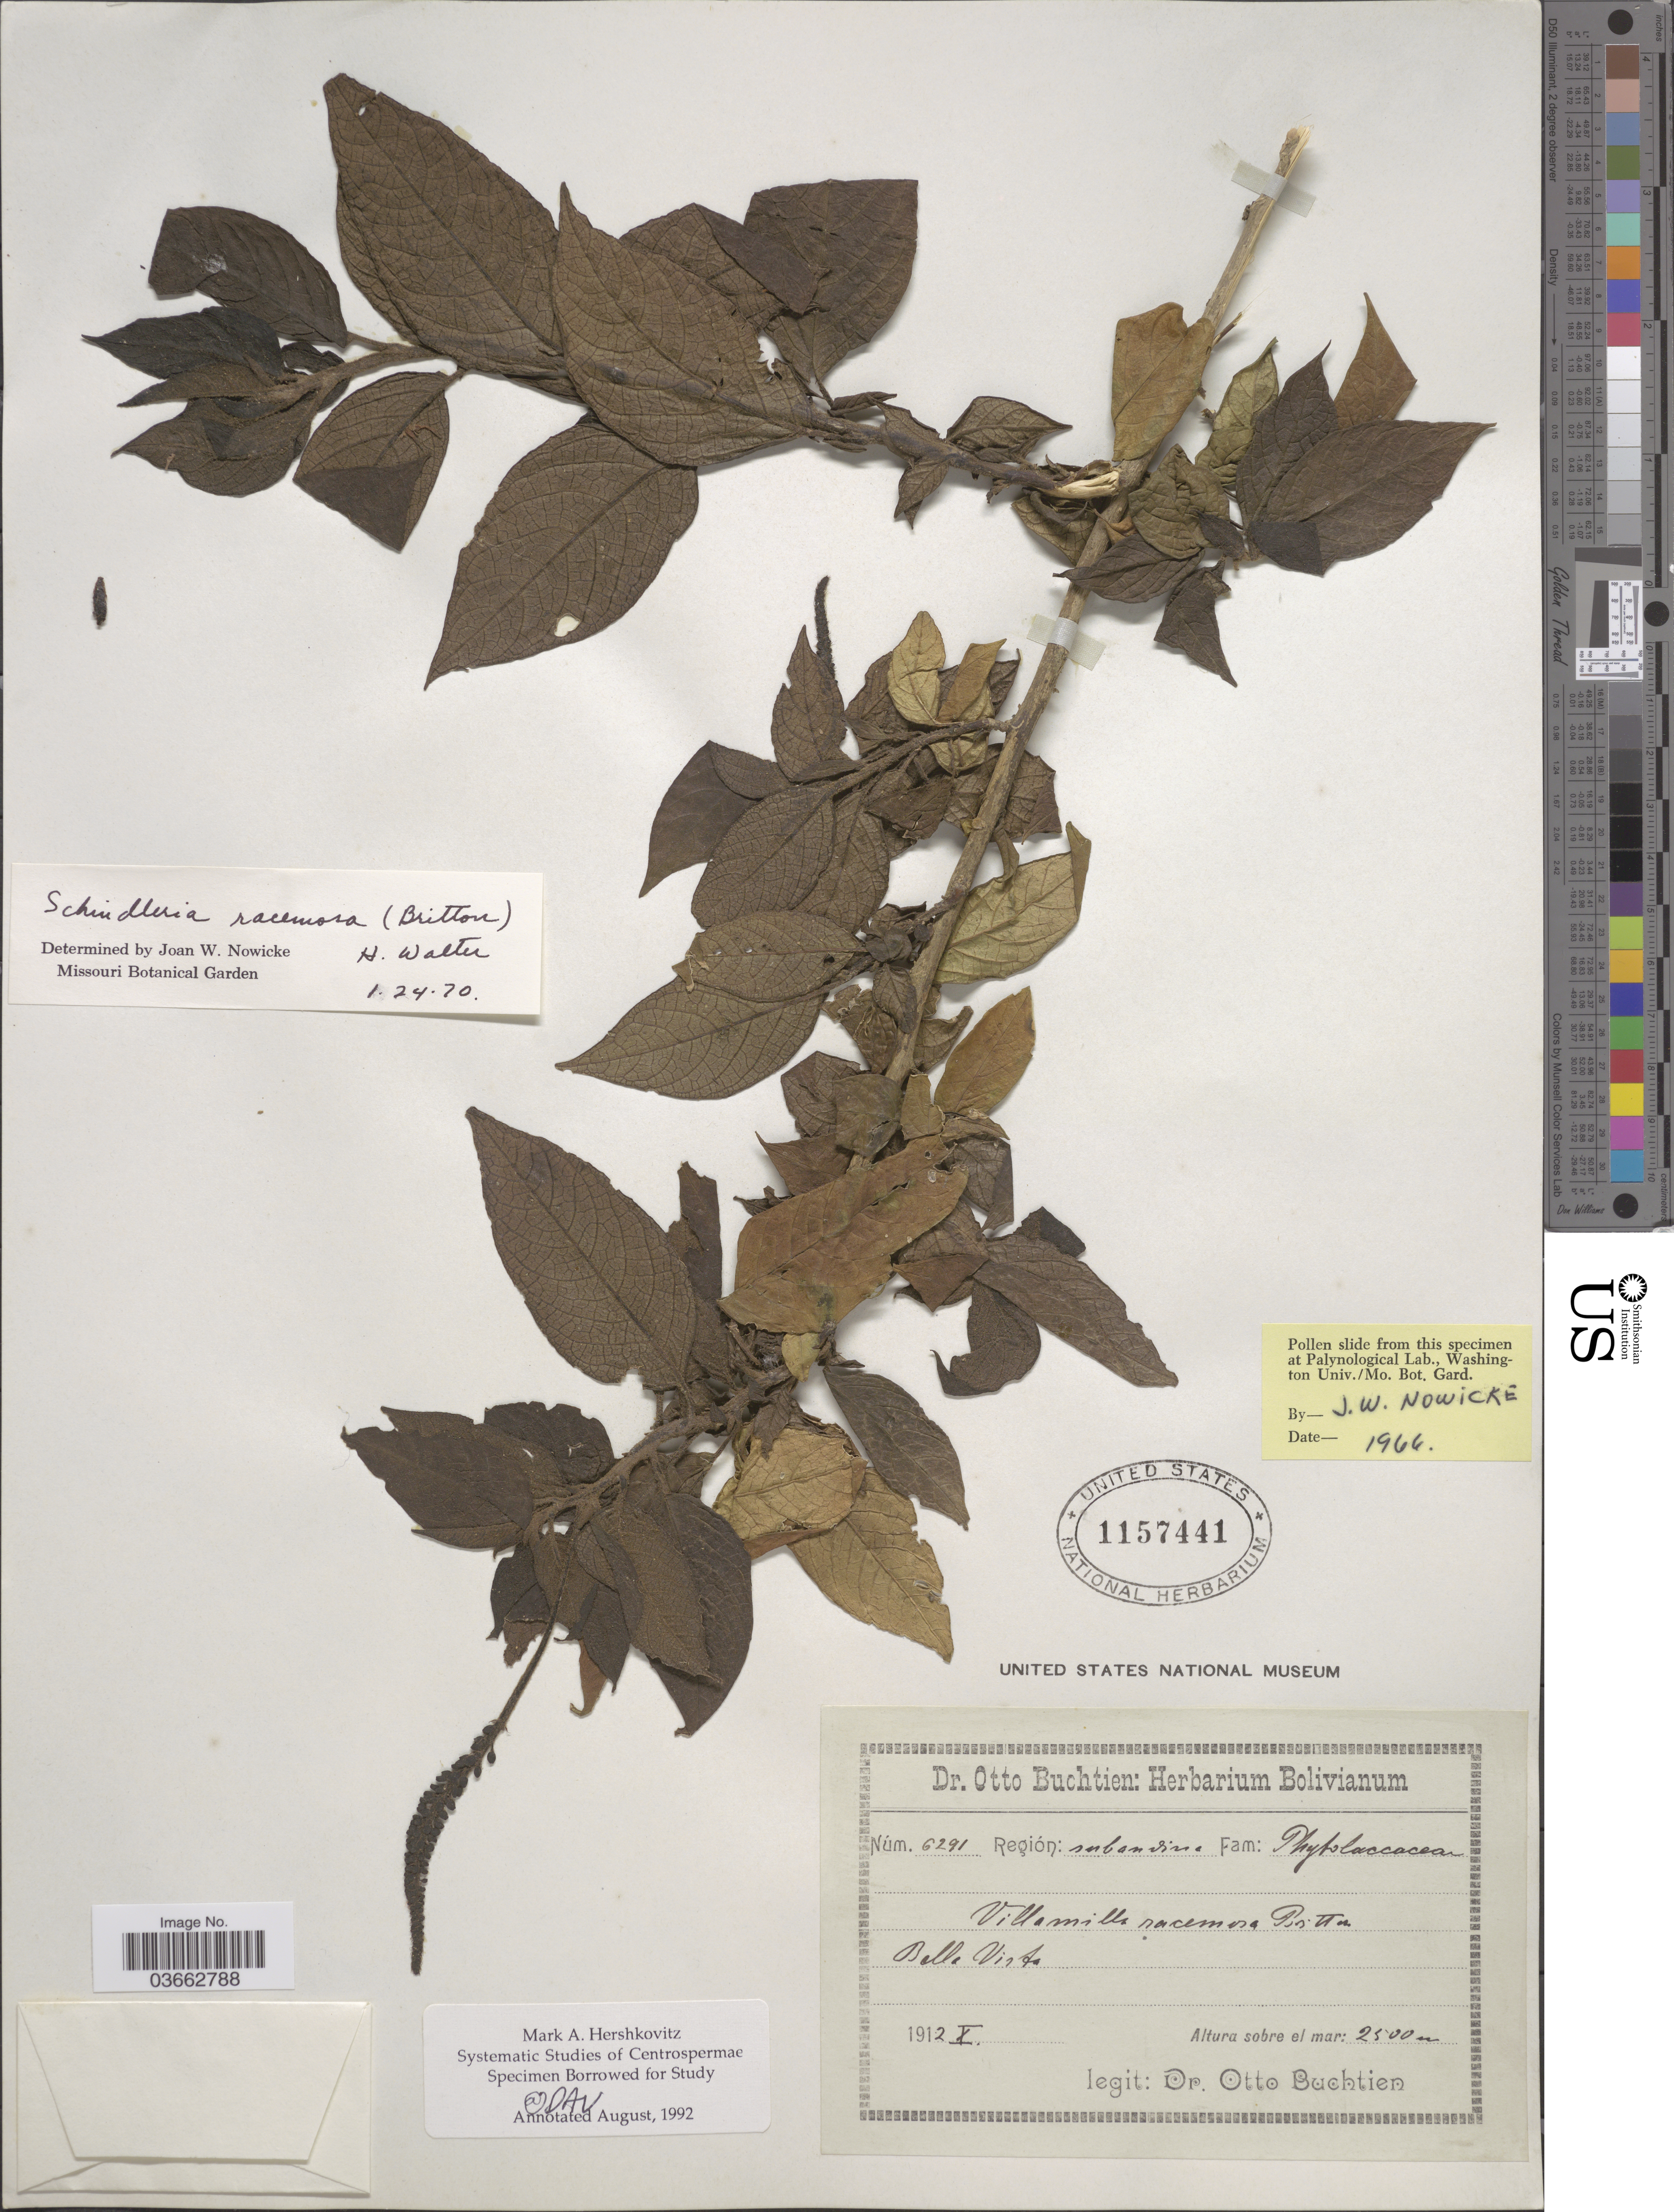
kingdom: Plantae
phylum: Tracheophyta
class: Magnoliopsida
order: Caryophyllales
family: Phytolaccaceae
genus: Schindleria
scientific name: Schindleria racemosa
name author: (Britton ex Rusby) H. Walter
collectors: O. Buchtien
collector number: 6291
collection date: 1912-10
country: Bolivia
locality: Región subandina. Bella Vista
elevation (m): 2500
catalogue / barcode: US 1157441